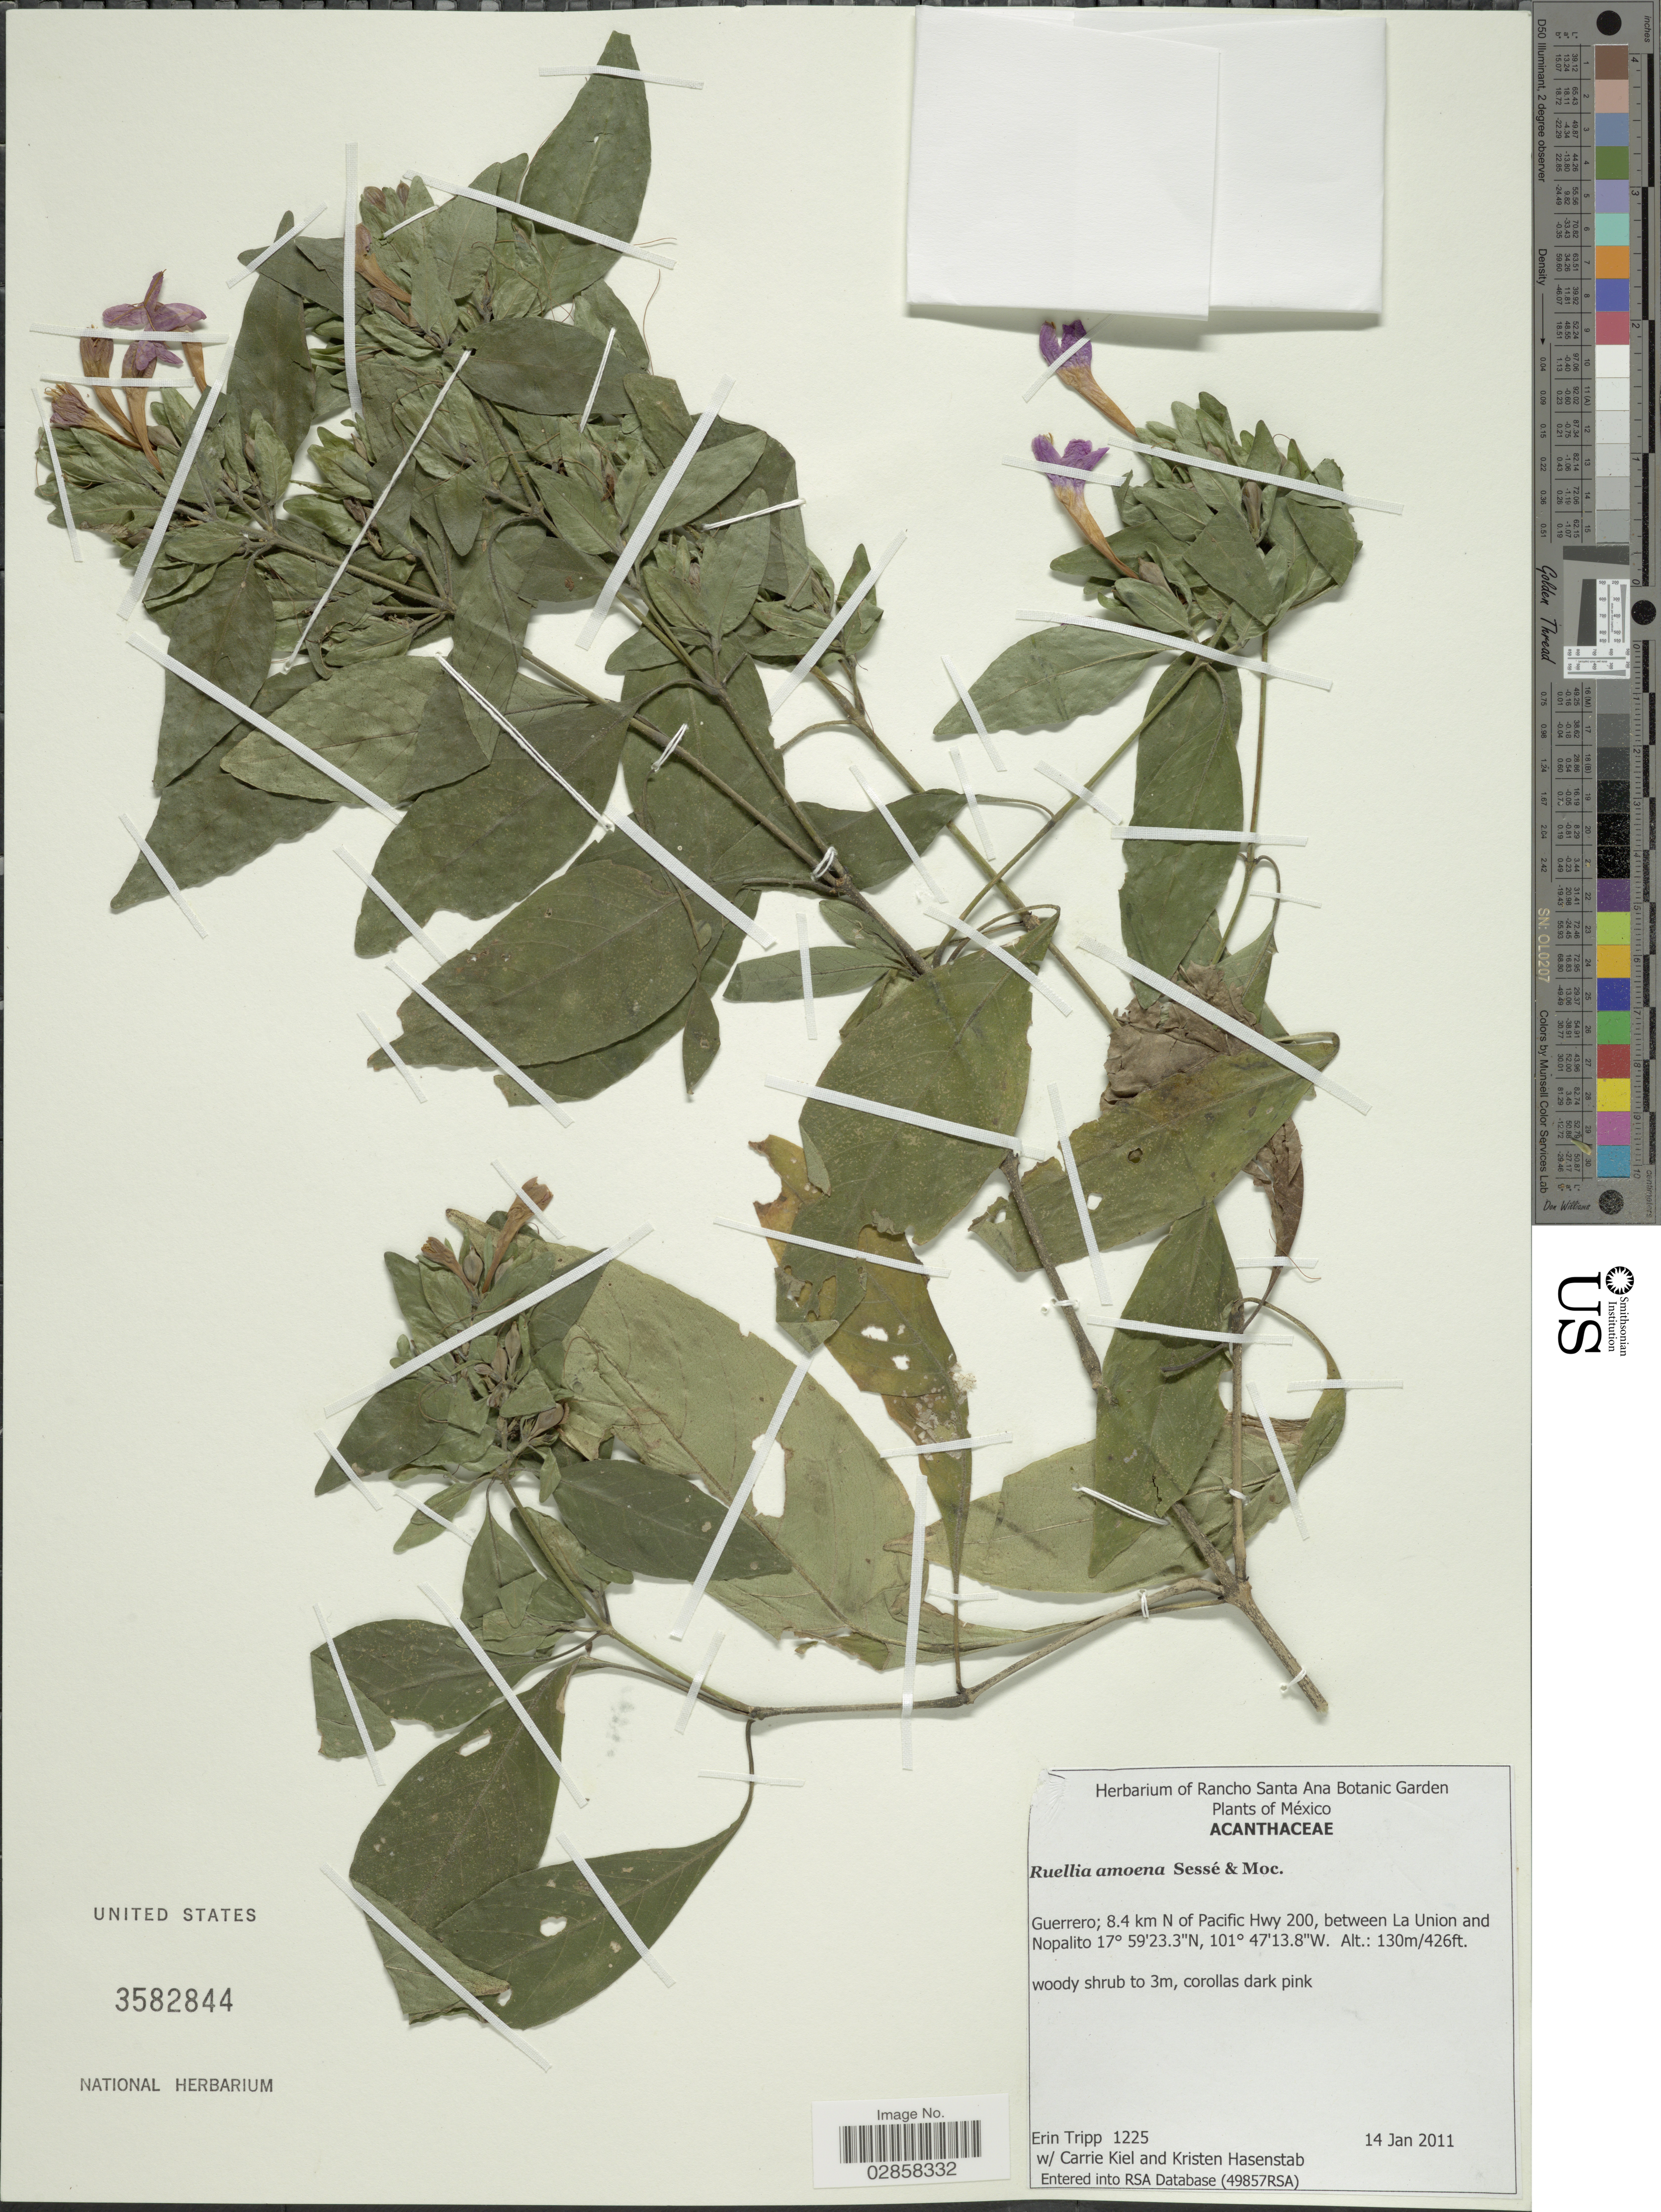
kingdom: Plantae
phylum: Tracheophyta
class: Magnoliopsida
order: Lamiales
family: Acanthaceae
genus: Ruellia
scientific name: Ruellia amoena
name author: Sessé & Moc.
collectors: E. Tripp, C. Kiel & K. Hasenstab-Lehman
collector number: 1225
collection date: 2011-01-14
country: Mexico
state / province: Guerrero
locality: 8.4 km N of Pacific Hwy 200, between La Union and Nopalito.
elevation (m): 130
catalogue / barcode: US 3582844